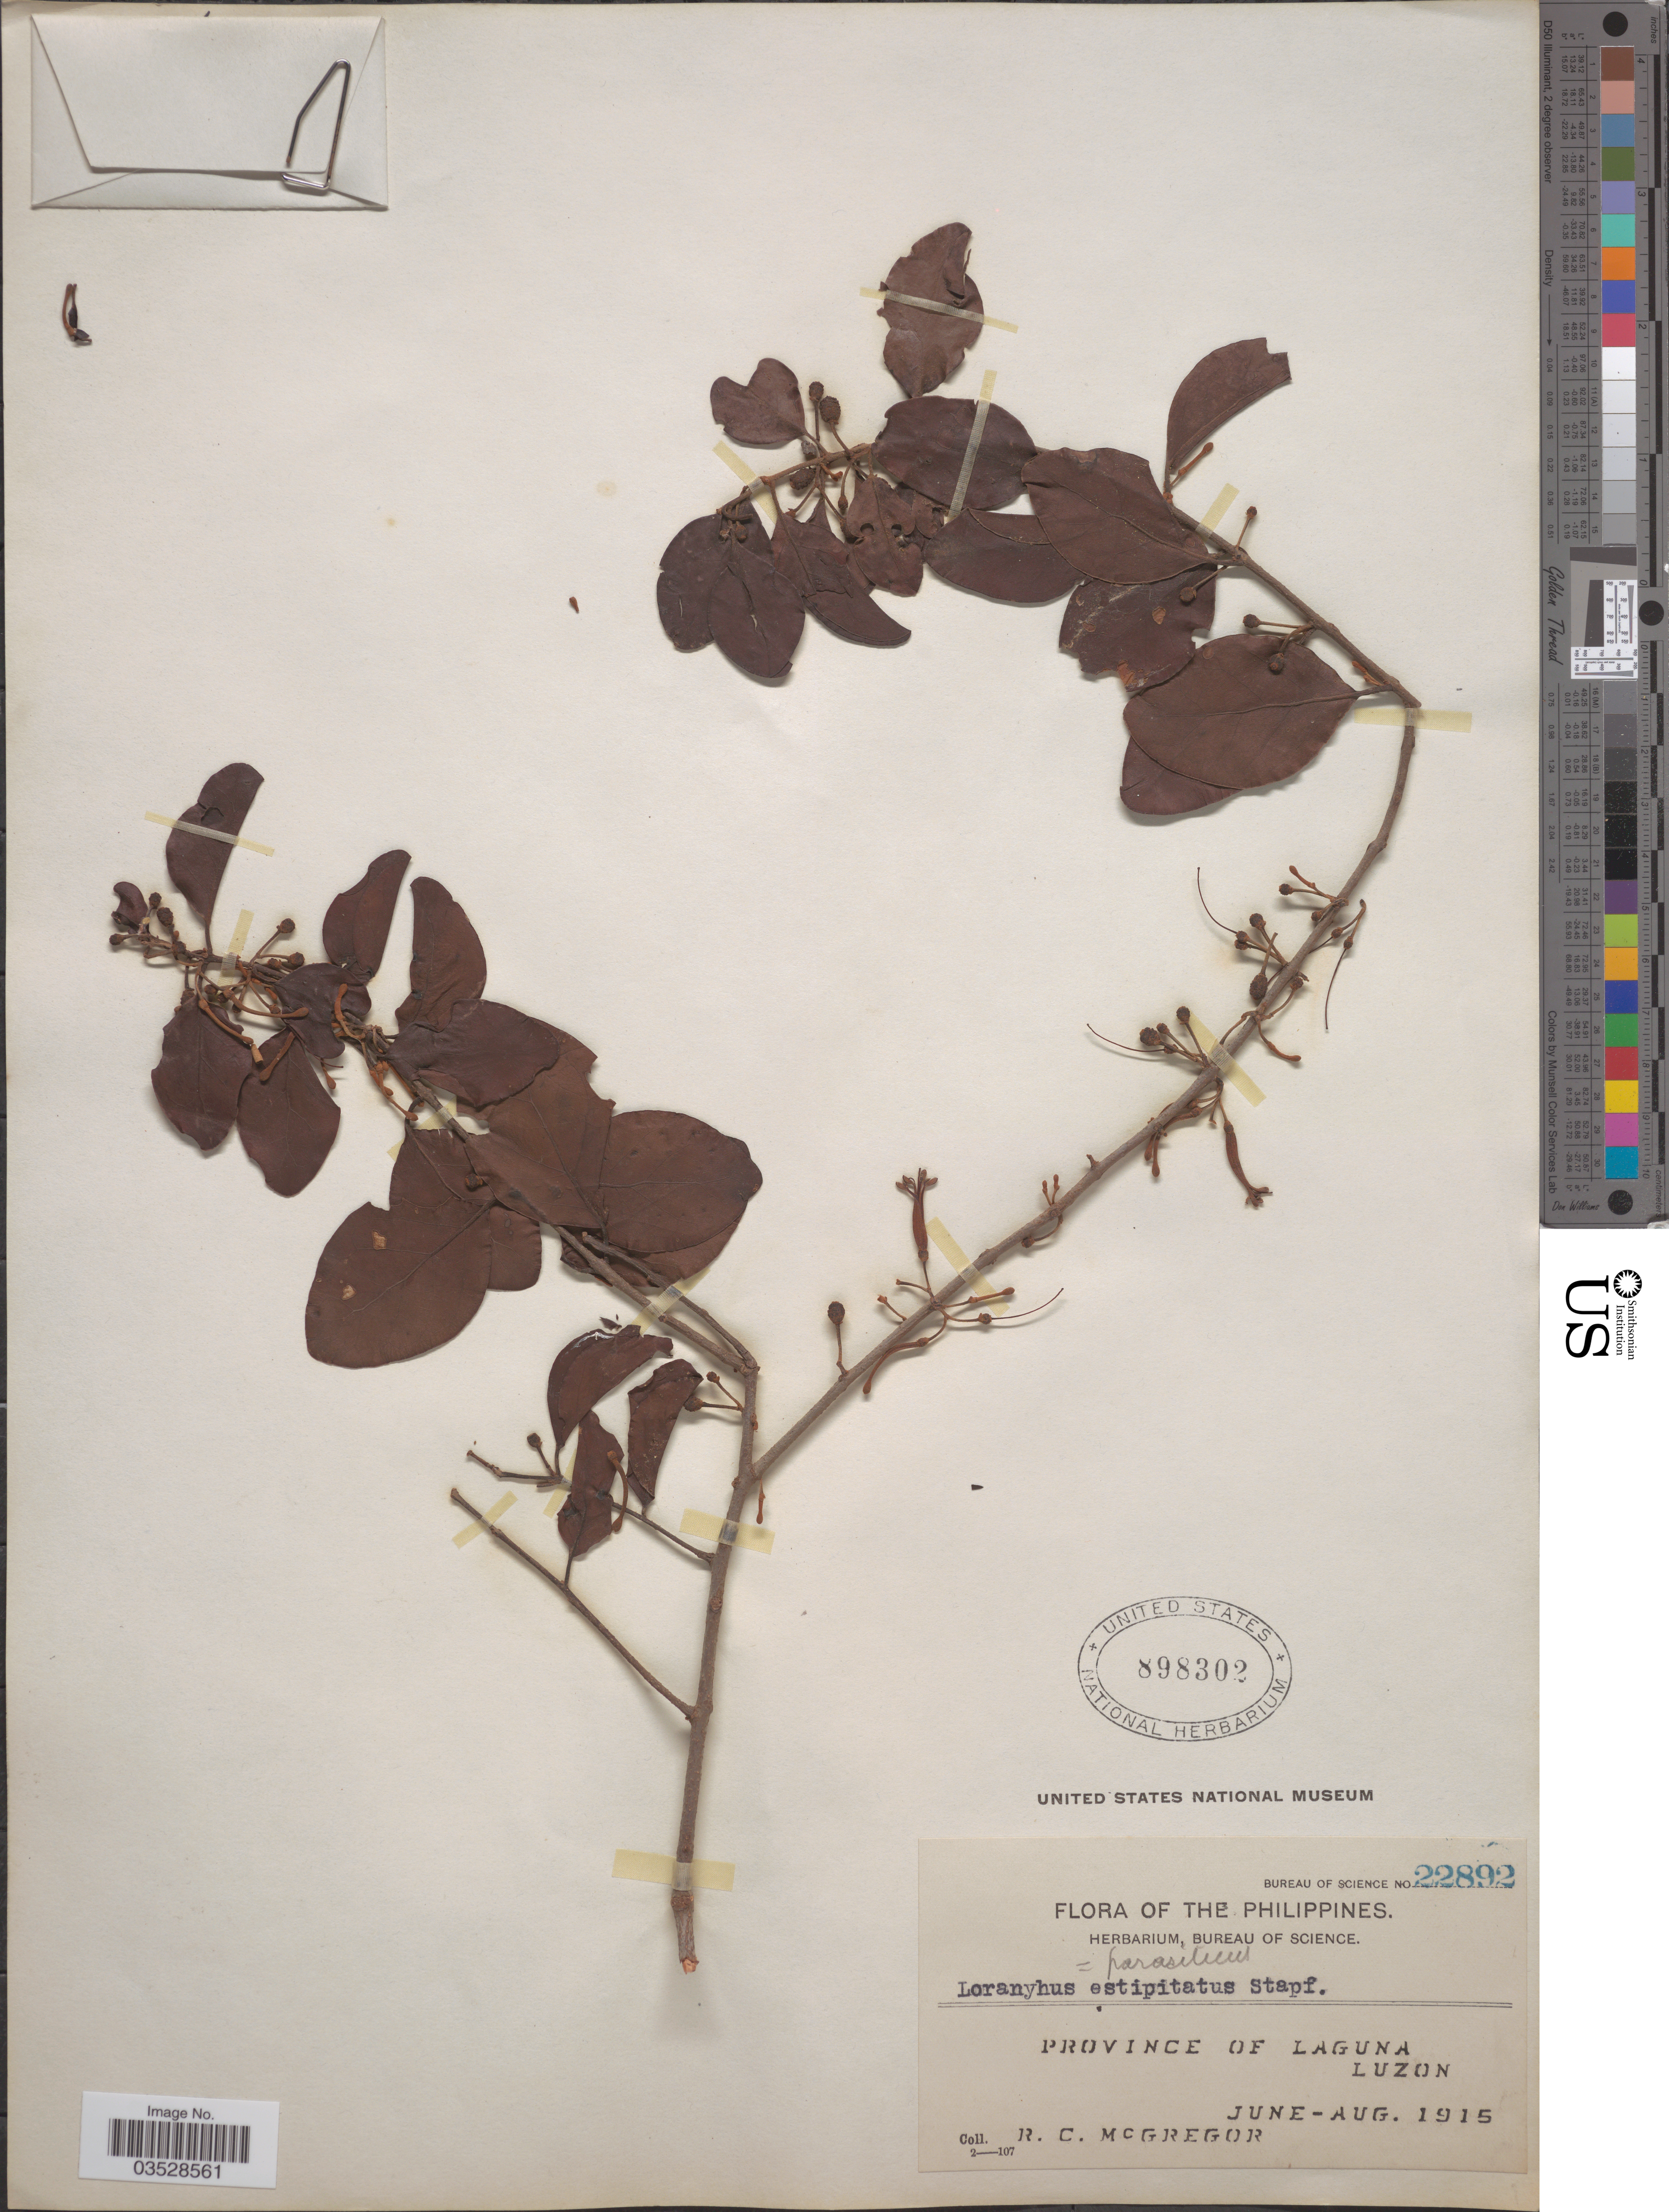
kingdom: Plantae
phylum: Tracheophyta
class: Magnoliopsida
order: Santalales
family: Loranthaceae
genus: Loranthus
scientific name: Loranthus parasiticus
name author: Druce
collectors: R. C. McGregor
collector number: Bureau of Science 22892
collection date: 1915-06/1915-08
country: Philippines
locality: Province of Laguna. Luzon.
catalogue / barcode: US 898302